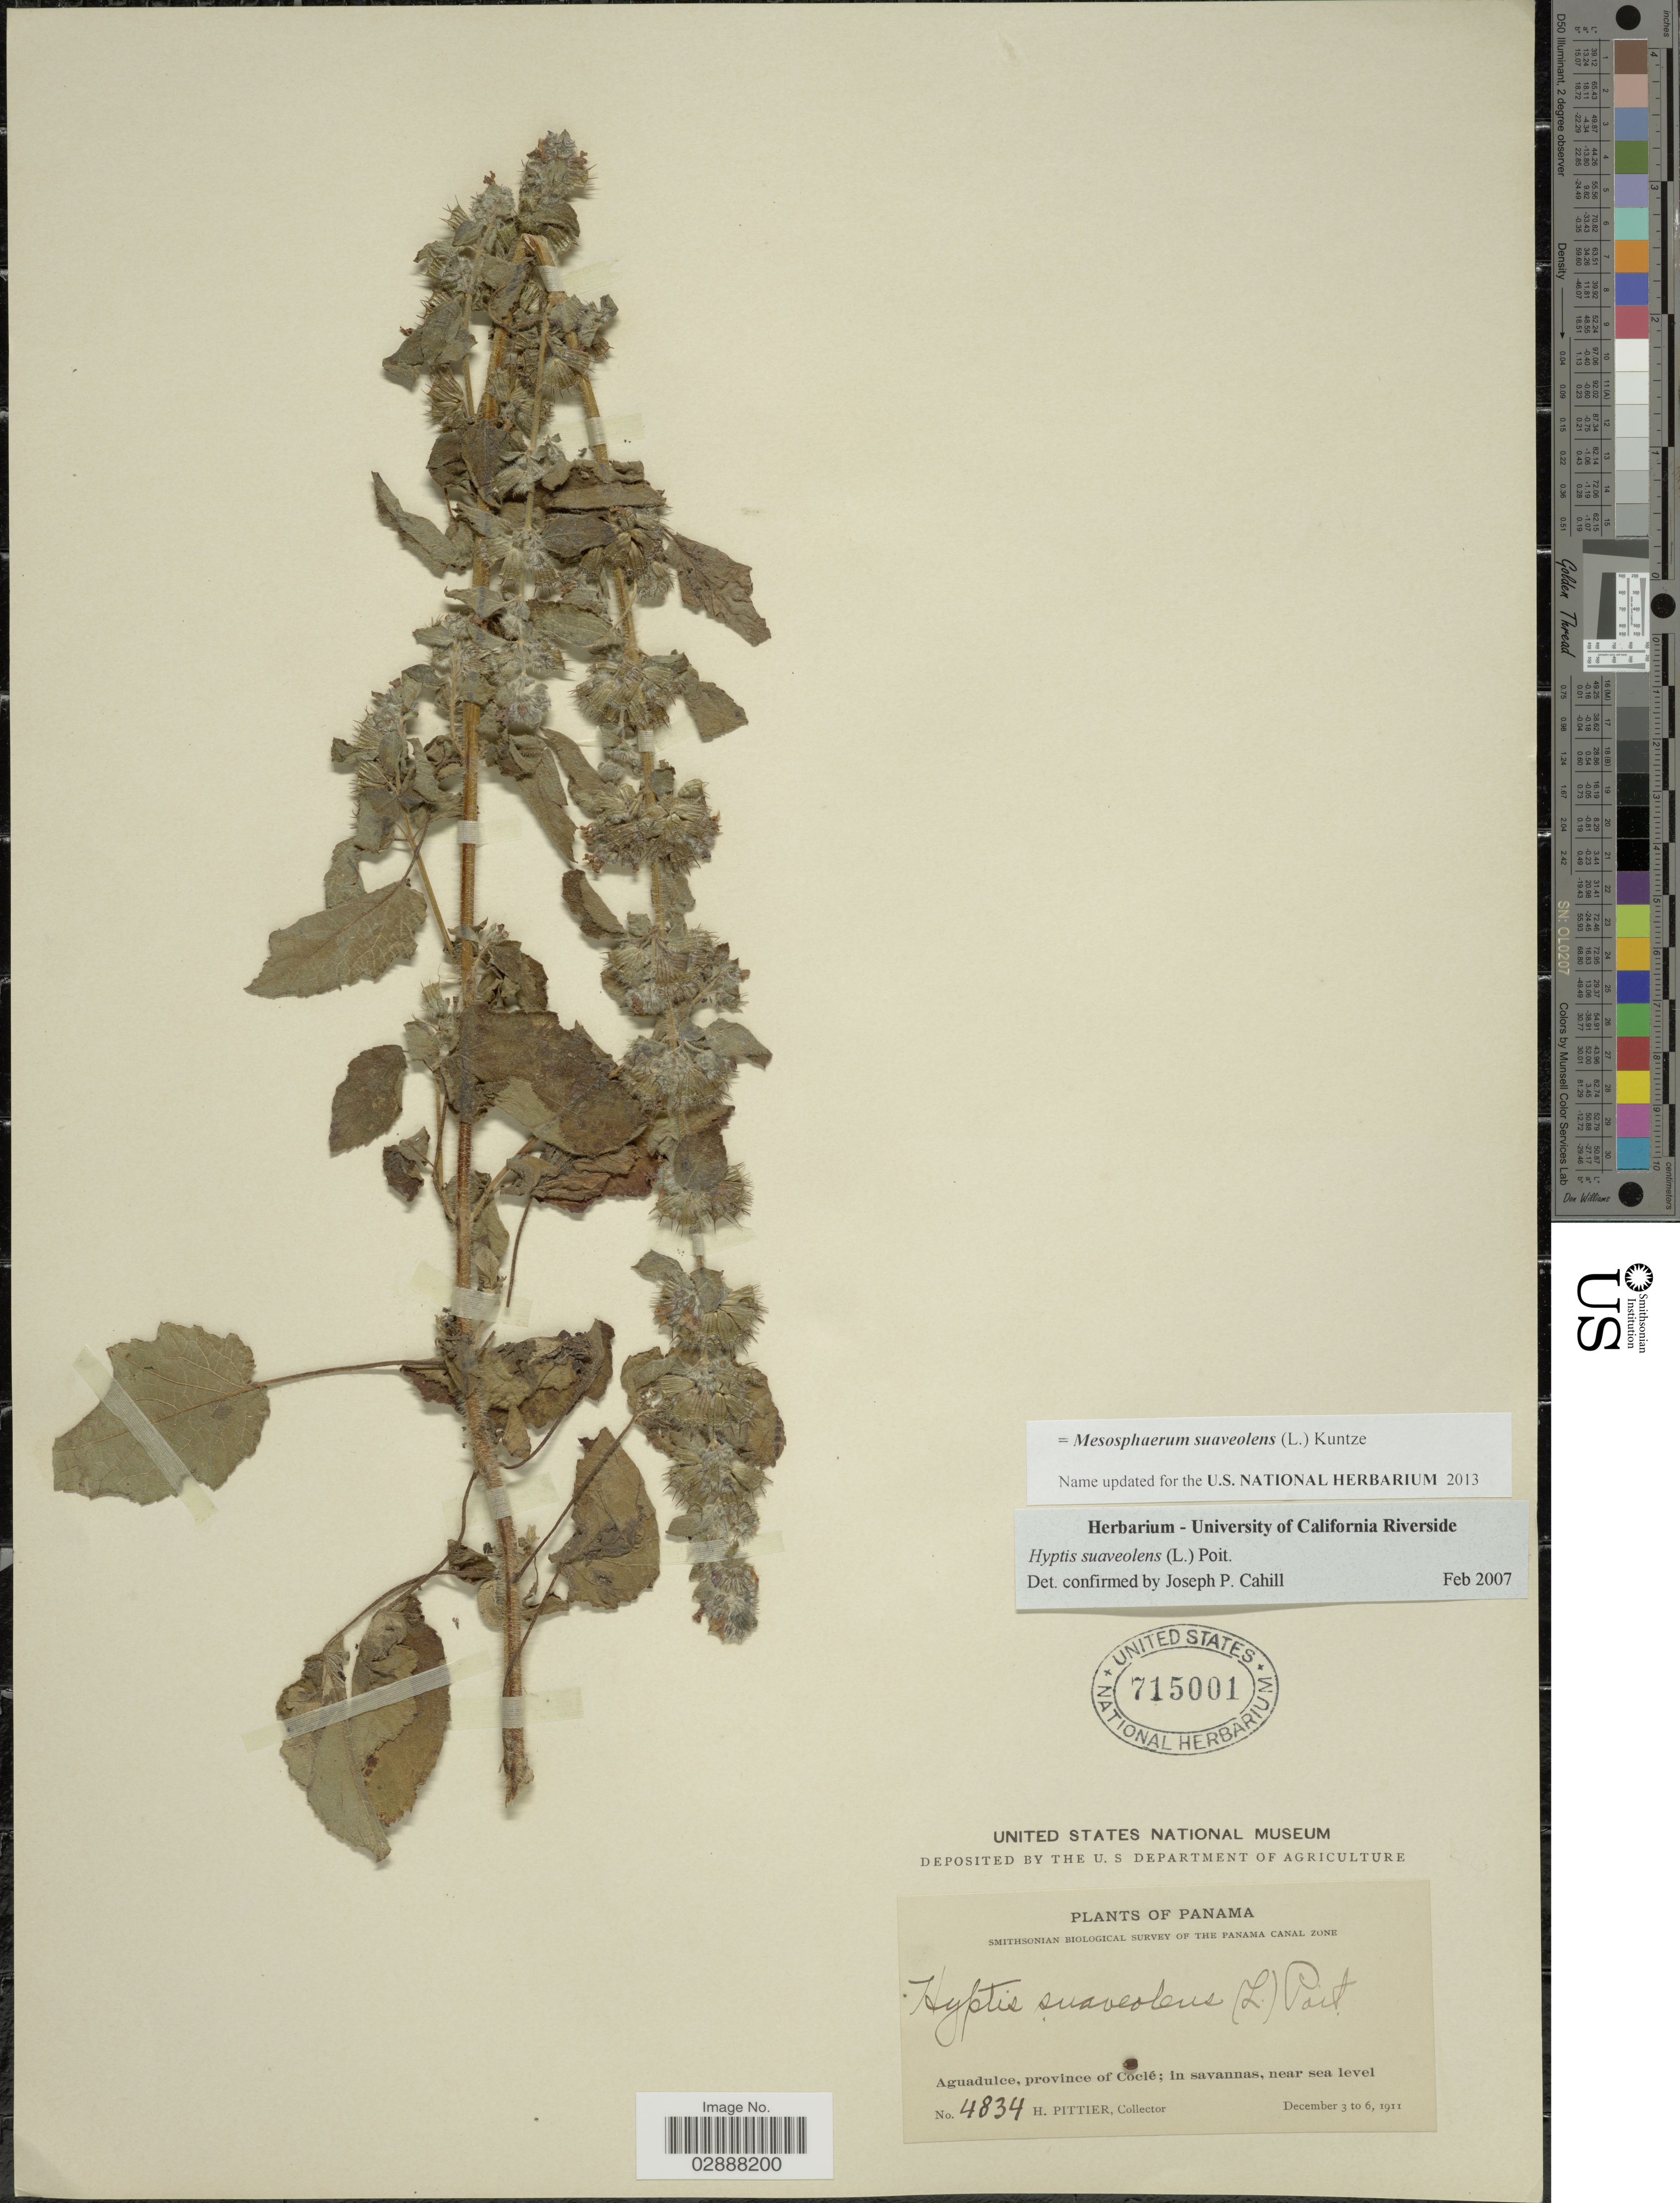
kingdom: Plantae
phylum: Tracheophyta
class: Magnoliopsida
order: Lamiales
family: Lamiaceae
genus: Mesosphaerum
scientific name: Mesosphaerum suaveolens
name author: (L.) Kuntze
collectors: H. F. Pittier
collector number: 4834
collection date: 1911-12-03/1911-12-06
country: Panama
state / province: Coclé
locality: Aguadulce, in savannas.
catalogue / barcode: US 715001